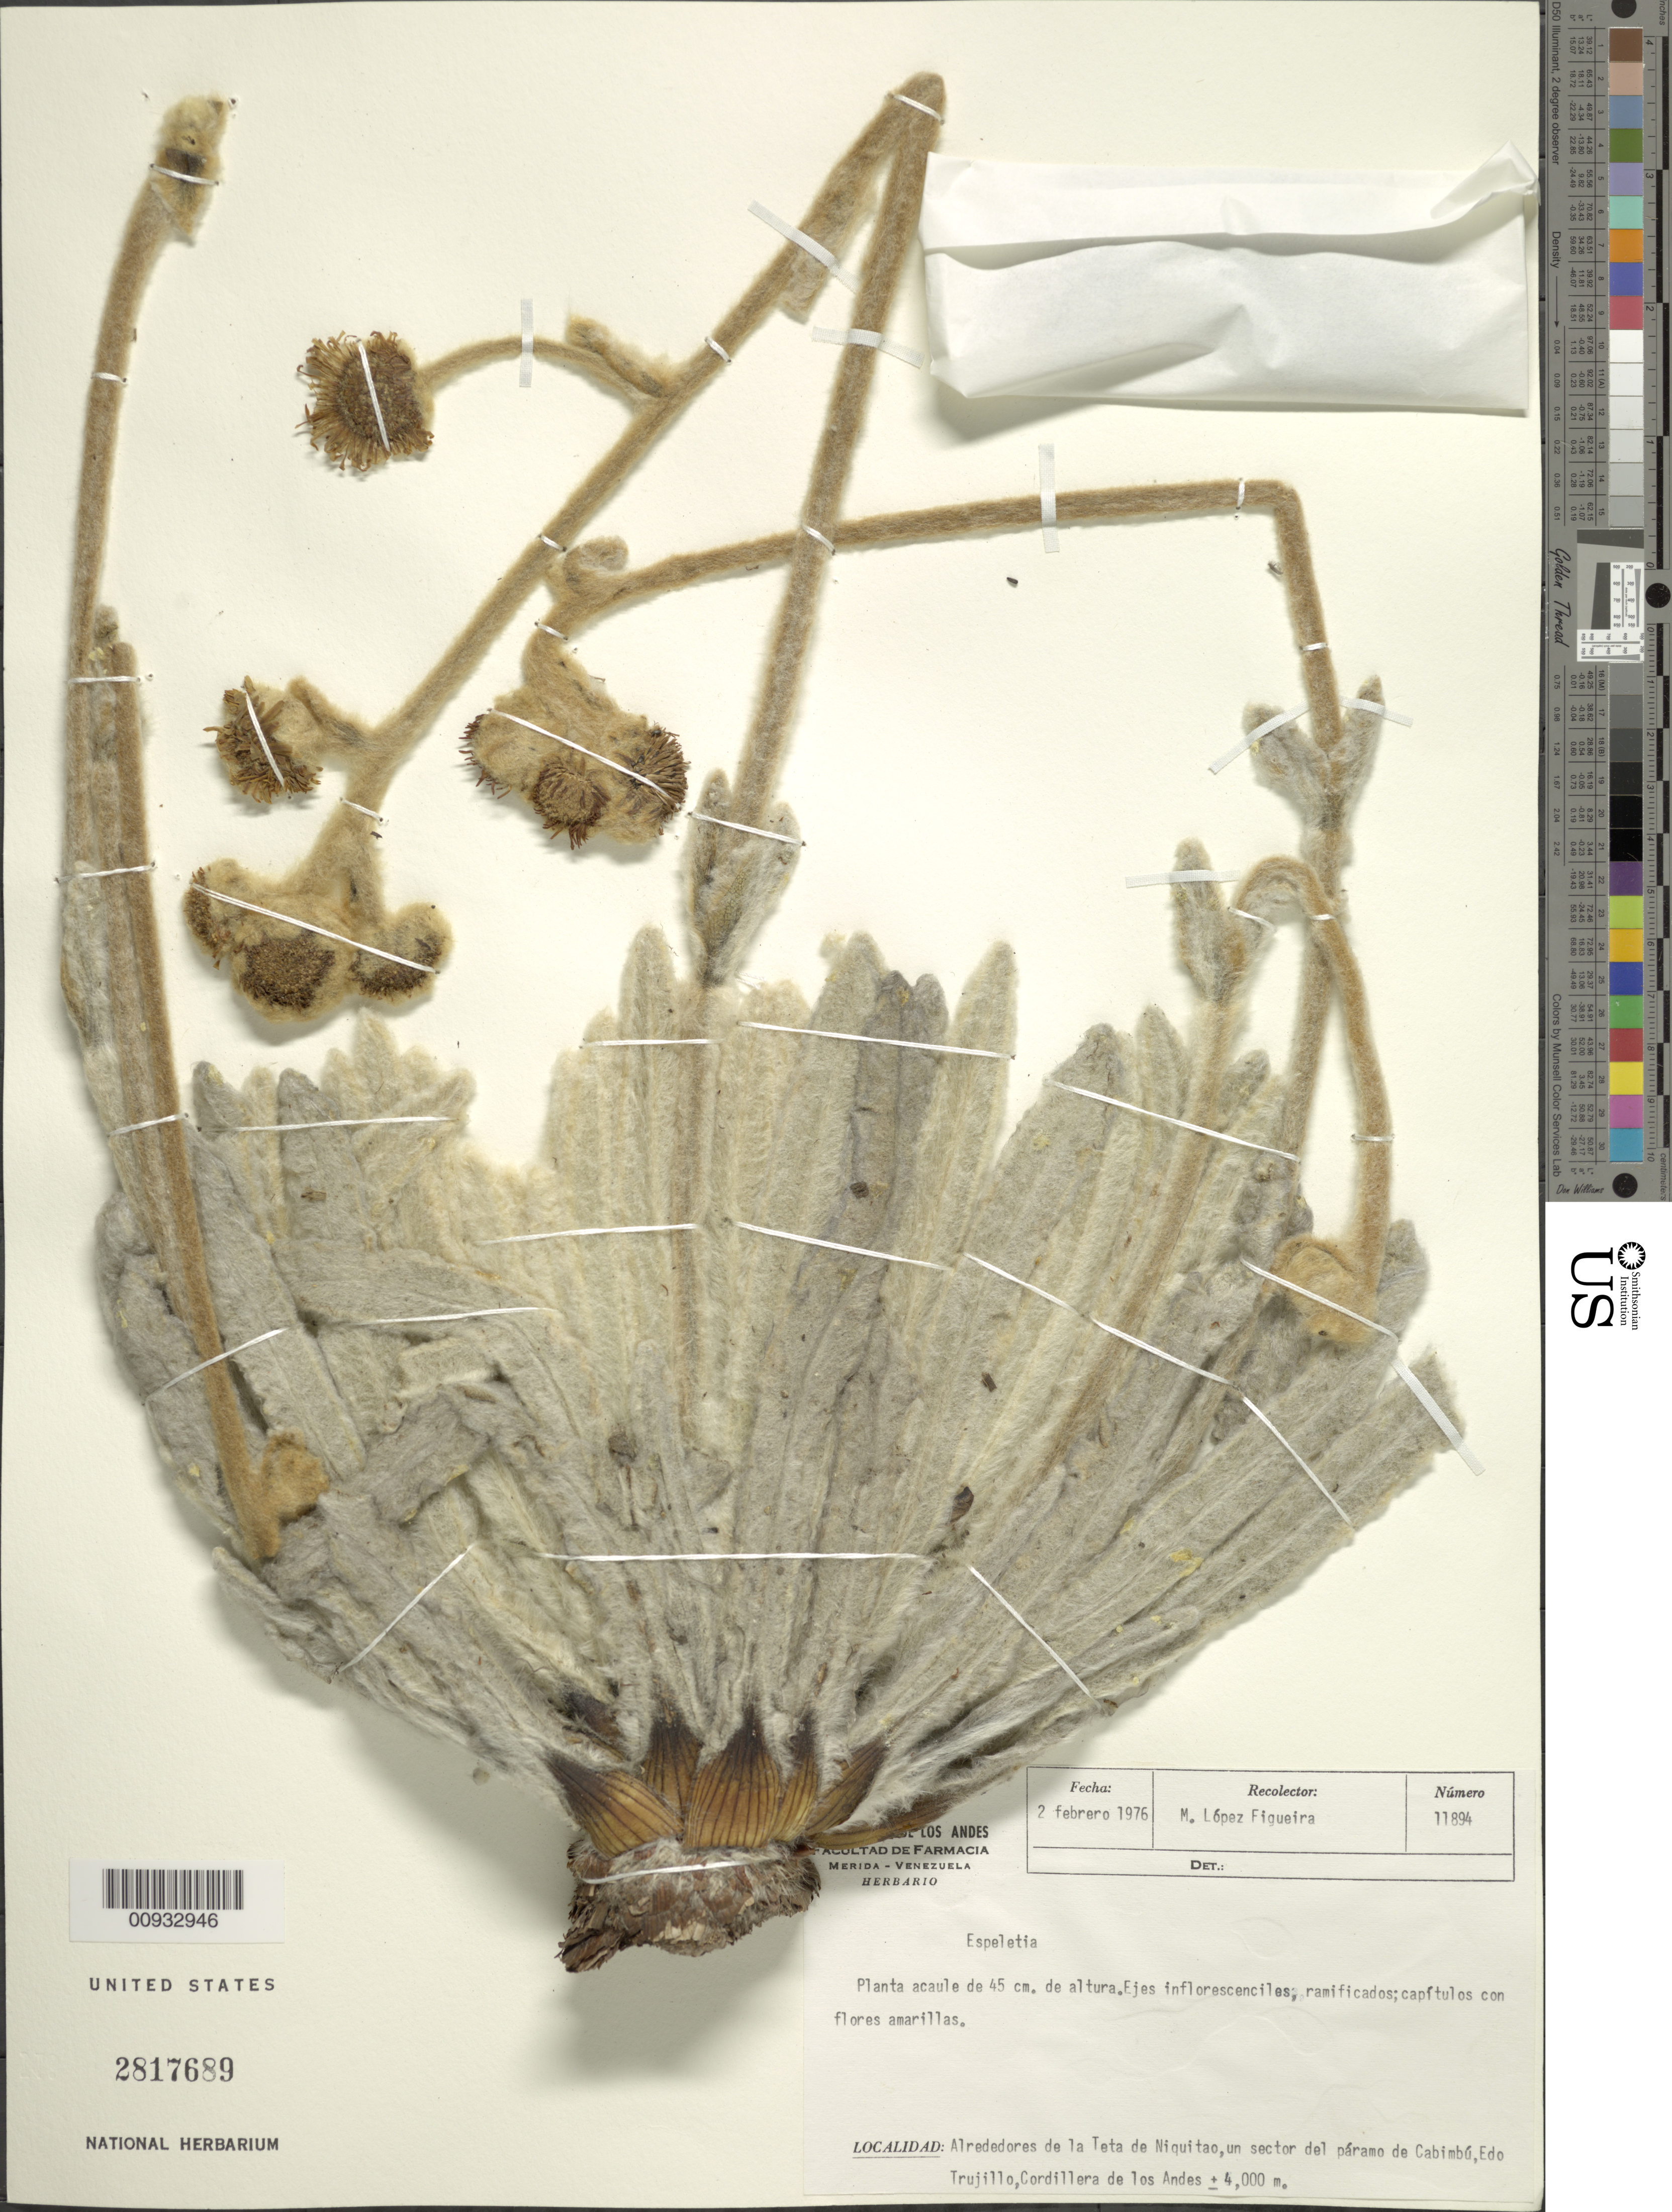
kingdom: Plantae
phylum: Tracheophyta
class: Magnoliopsida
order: Asterales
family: Asteraceae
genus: Espeletia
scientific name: Espeletia nana x E. schultzii Wedd.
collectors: M. López Figueiras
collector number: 11894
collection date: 1976-02-02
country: Venezuela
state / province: Trujillo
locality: Páramo de Cabimbú. Alrededores de la Teta de Niquitao, un sector del páramo de Cabimbú, Cordillera de los Andes.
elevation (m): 4000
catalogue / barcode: US 2817689